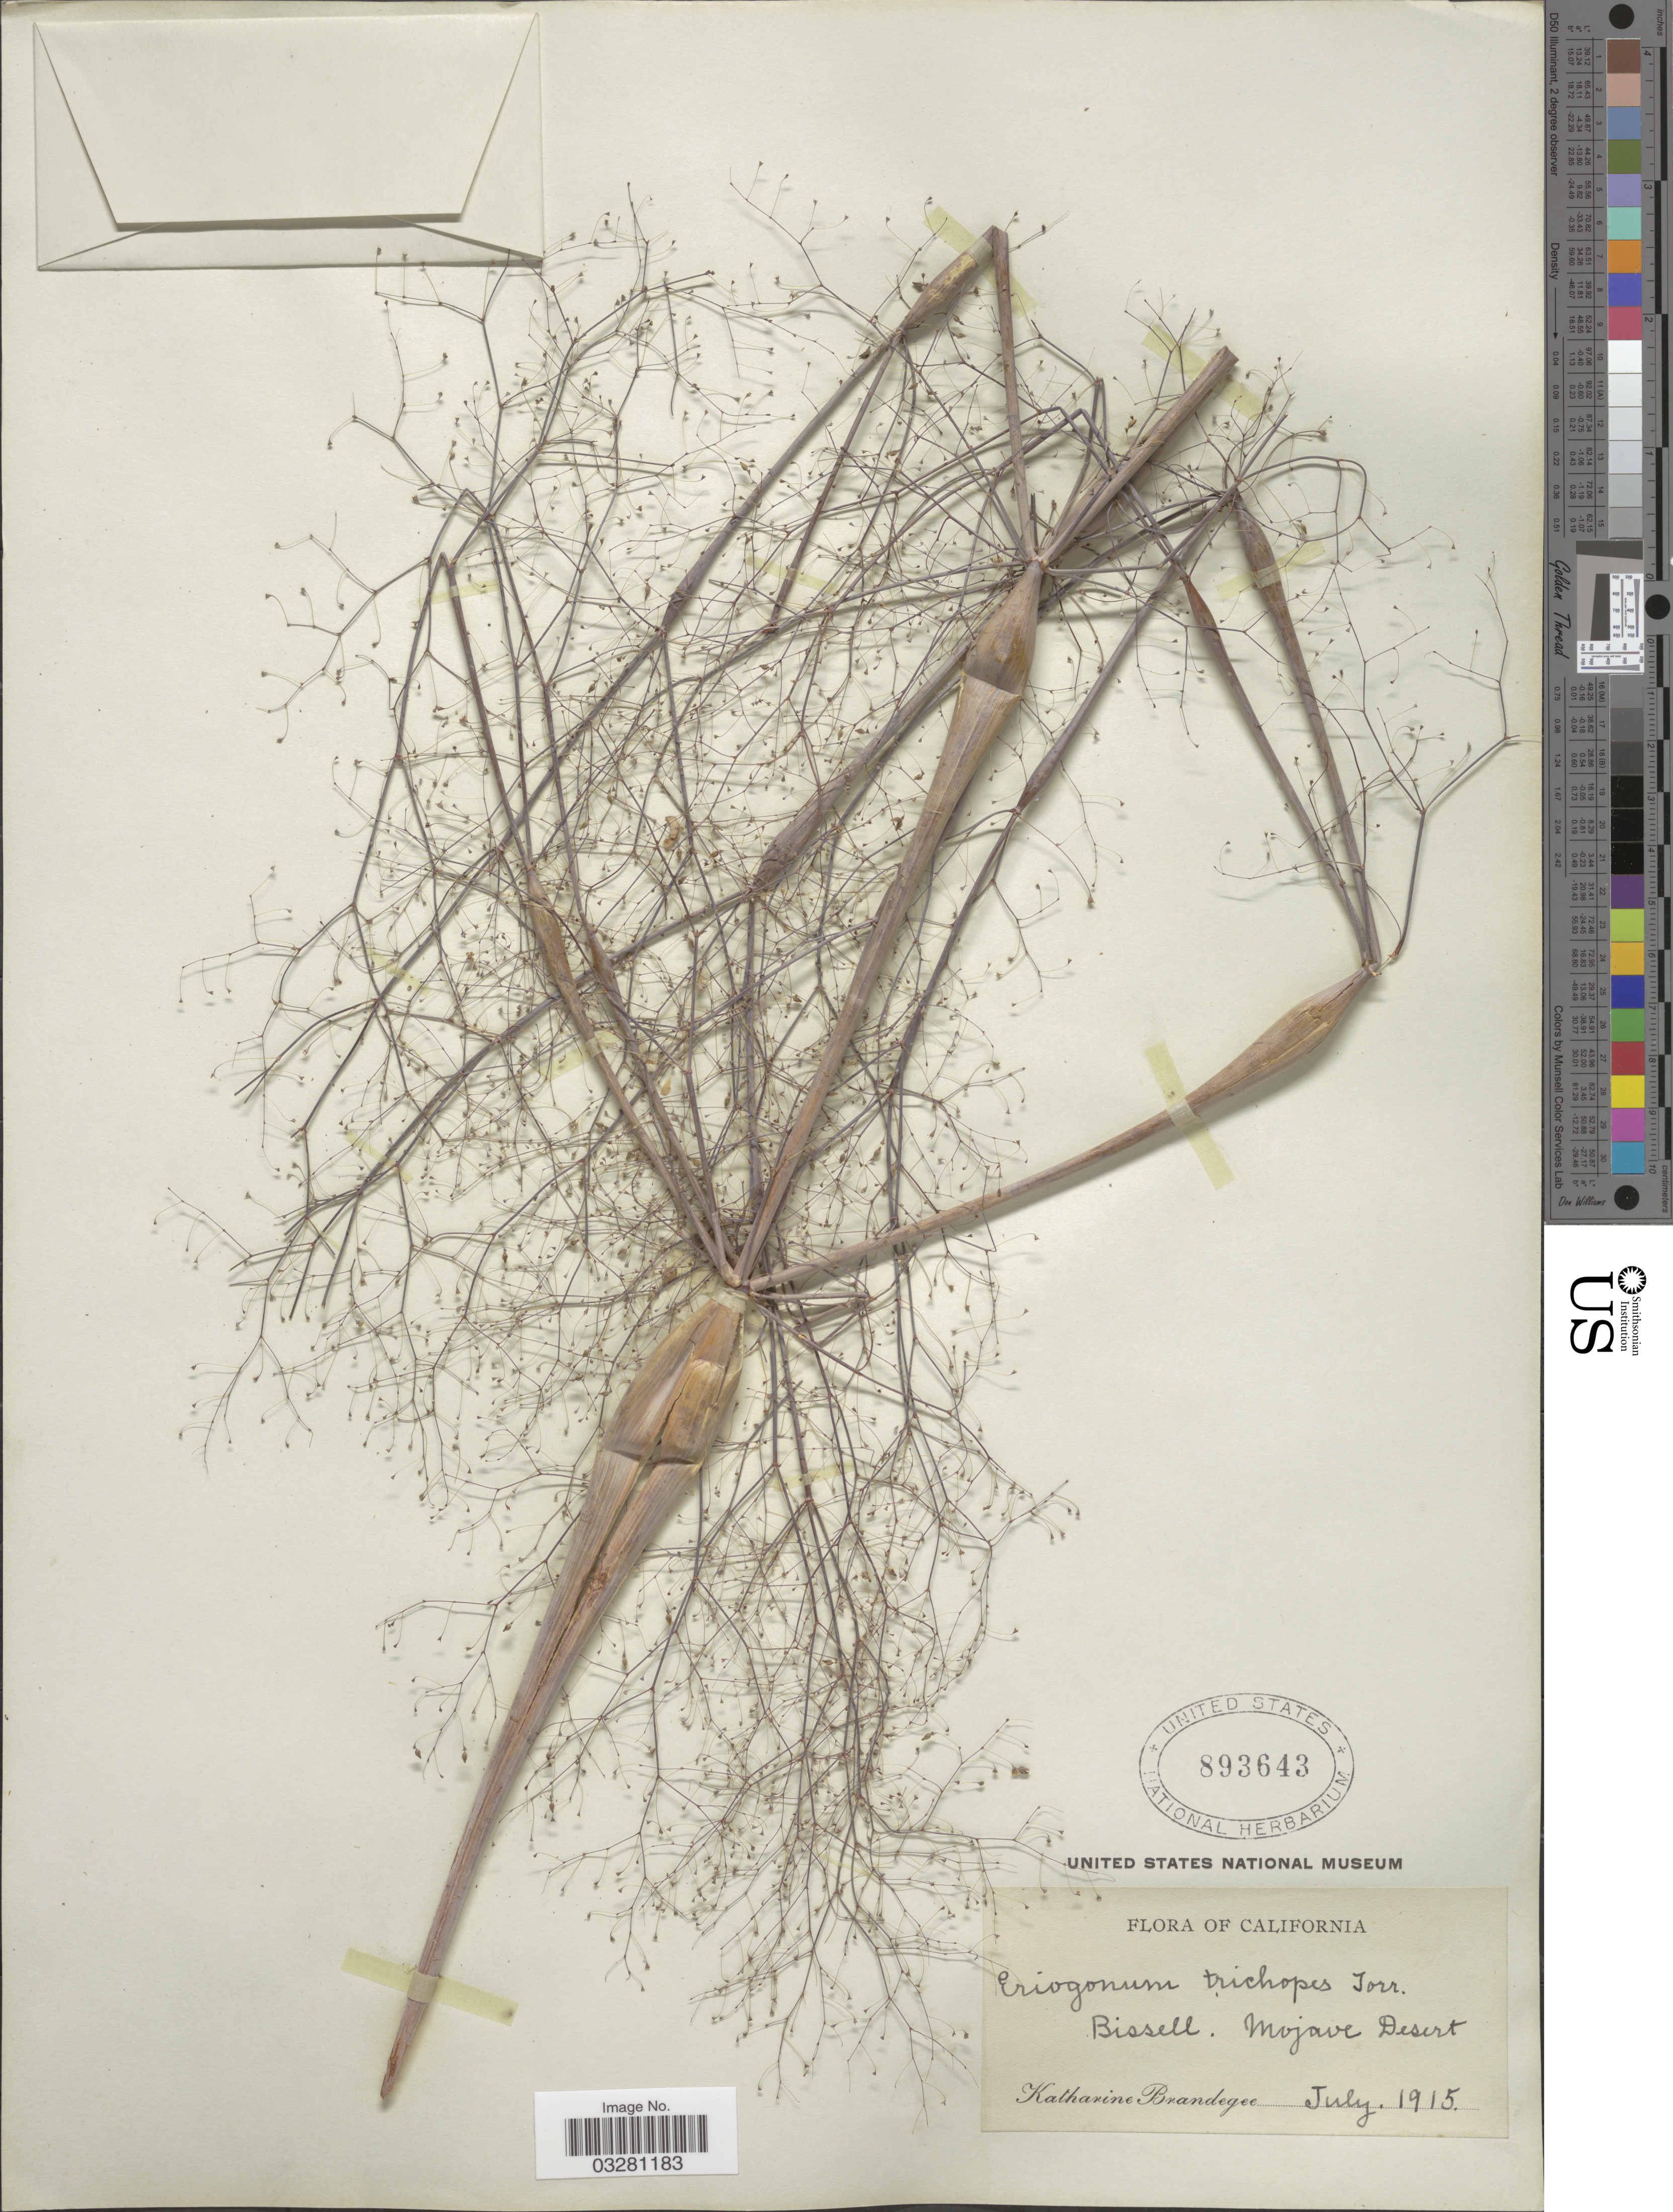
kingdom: Plantae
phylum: Tracheophyta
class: Magnoliopsida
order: Caryophyllales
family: Polygonaceae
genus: Eriogonum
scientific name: Eriogonum trichopes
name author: Torr.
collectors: M. K. Brandegee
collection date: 1915-07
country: United States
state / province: California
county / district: San Bernardino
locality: Bissell. Mojave Desert.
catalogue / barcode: US 893643